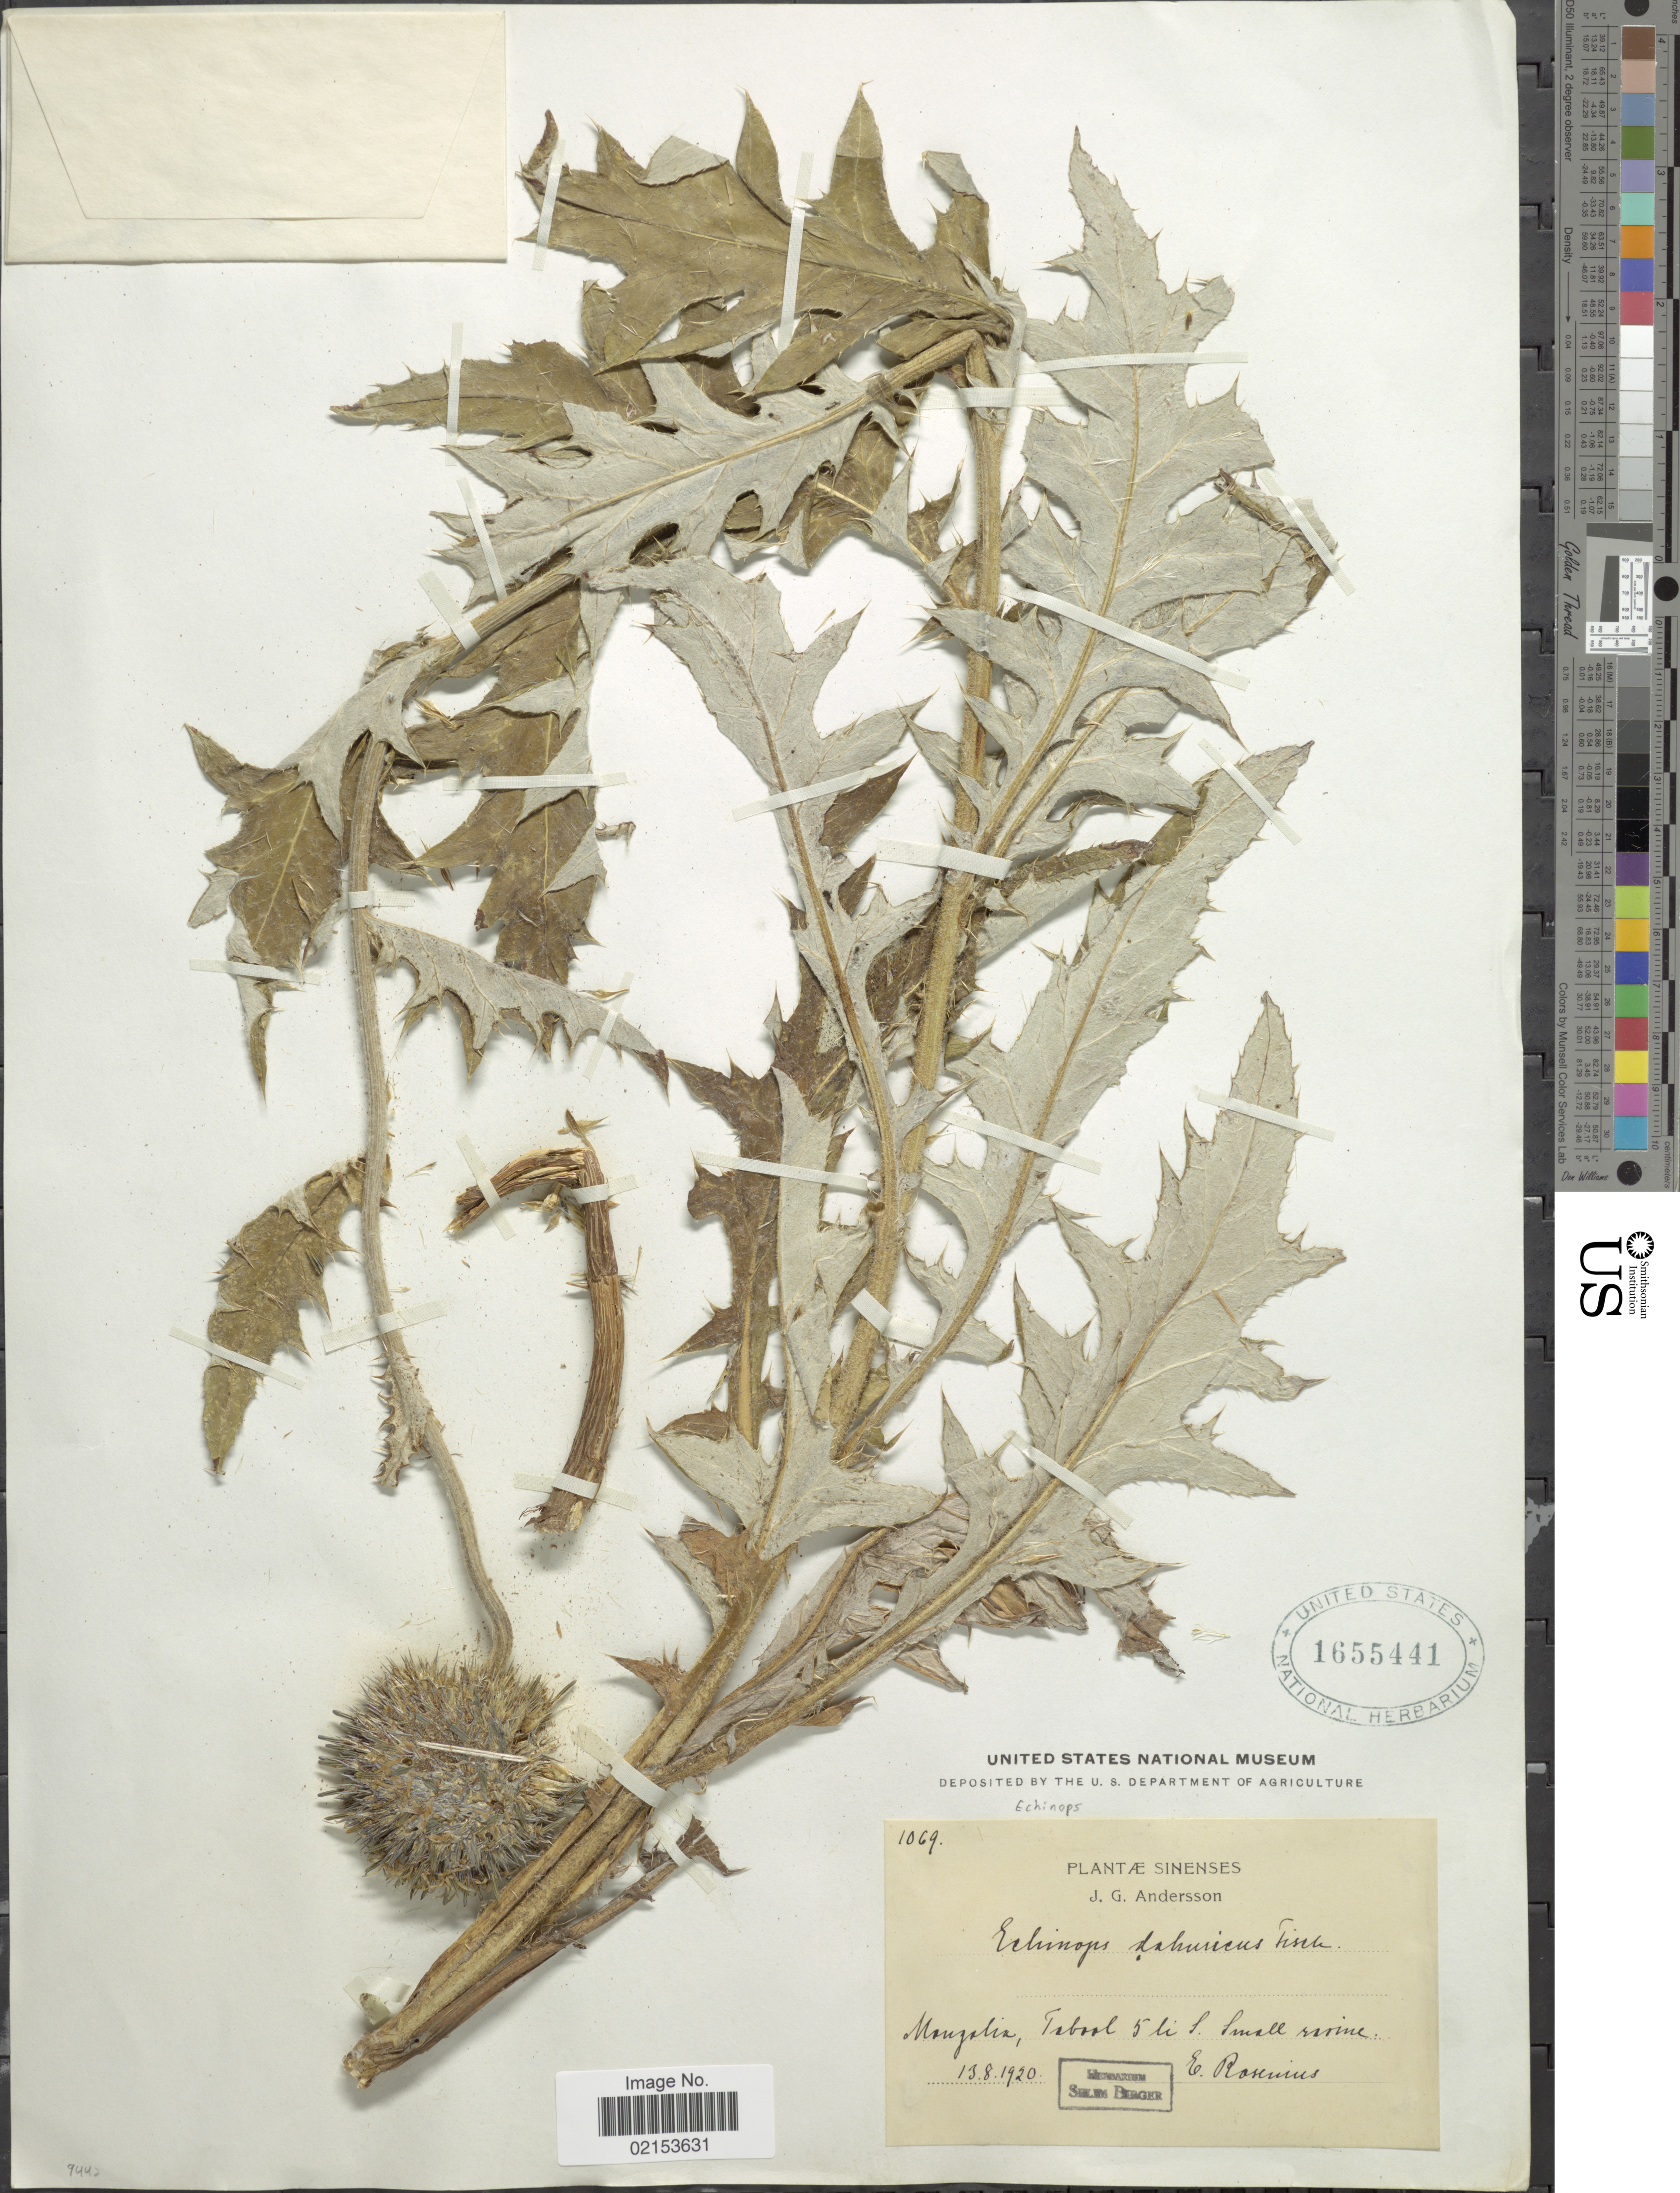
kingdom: Plantae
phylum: Tracheophyta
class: Magnoliopsida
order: Asterales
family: Asteraceae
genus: Echinops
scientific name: Echinops latifolius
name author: Tausch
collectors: E. Rosenius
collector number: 1069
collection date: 1920-08-13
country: China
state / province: Nei Monggol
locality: Tabool 5 li S. small ravine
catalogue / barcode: US 1655441